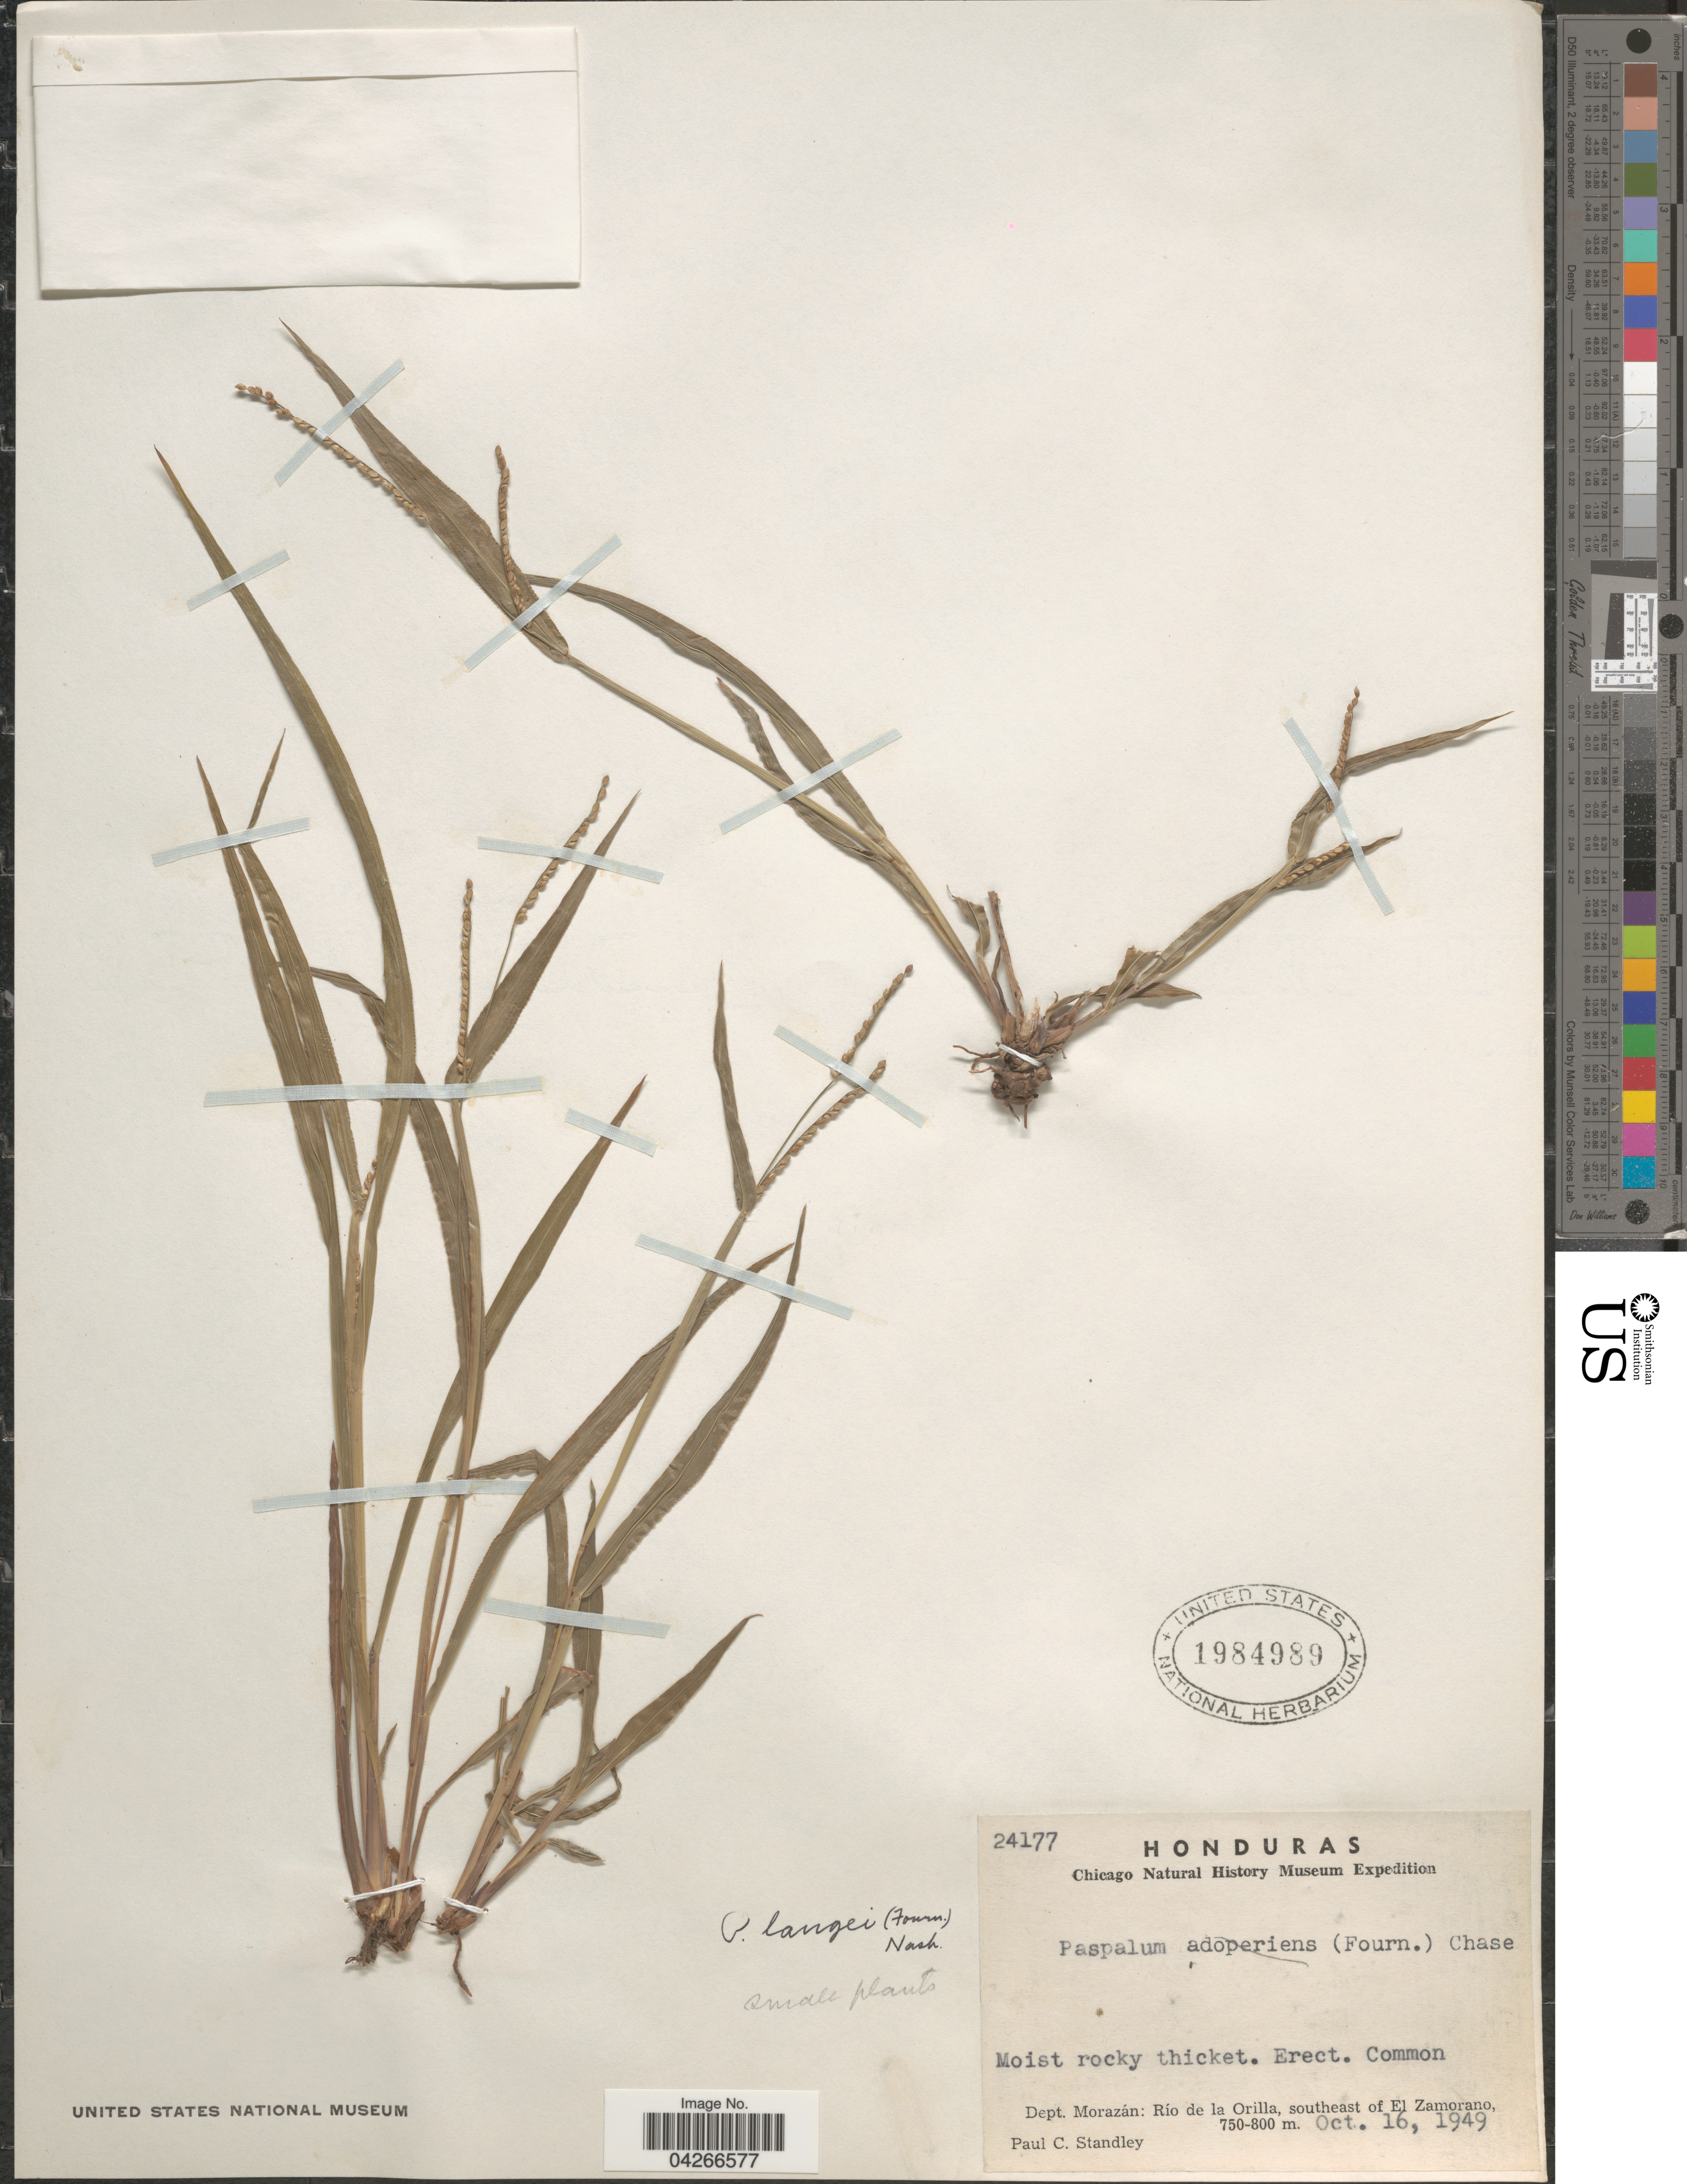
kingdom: Plantae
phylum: Tracheophyta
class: Liliopsida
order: Poales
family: Poaceae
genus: Paspalum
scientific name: Paspalum langei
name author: (E. Fourn.) Nash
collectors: P. C. Standley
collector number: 24177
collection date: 1949-10-16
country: Honduras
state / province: Fco. Morazán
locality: Chicago Natural History Museum Expedition. Dept. Morazán: Río de la Orilla, southeast of El Zamorano.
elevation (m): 750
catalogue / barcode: US 1984989